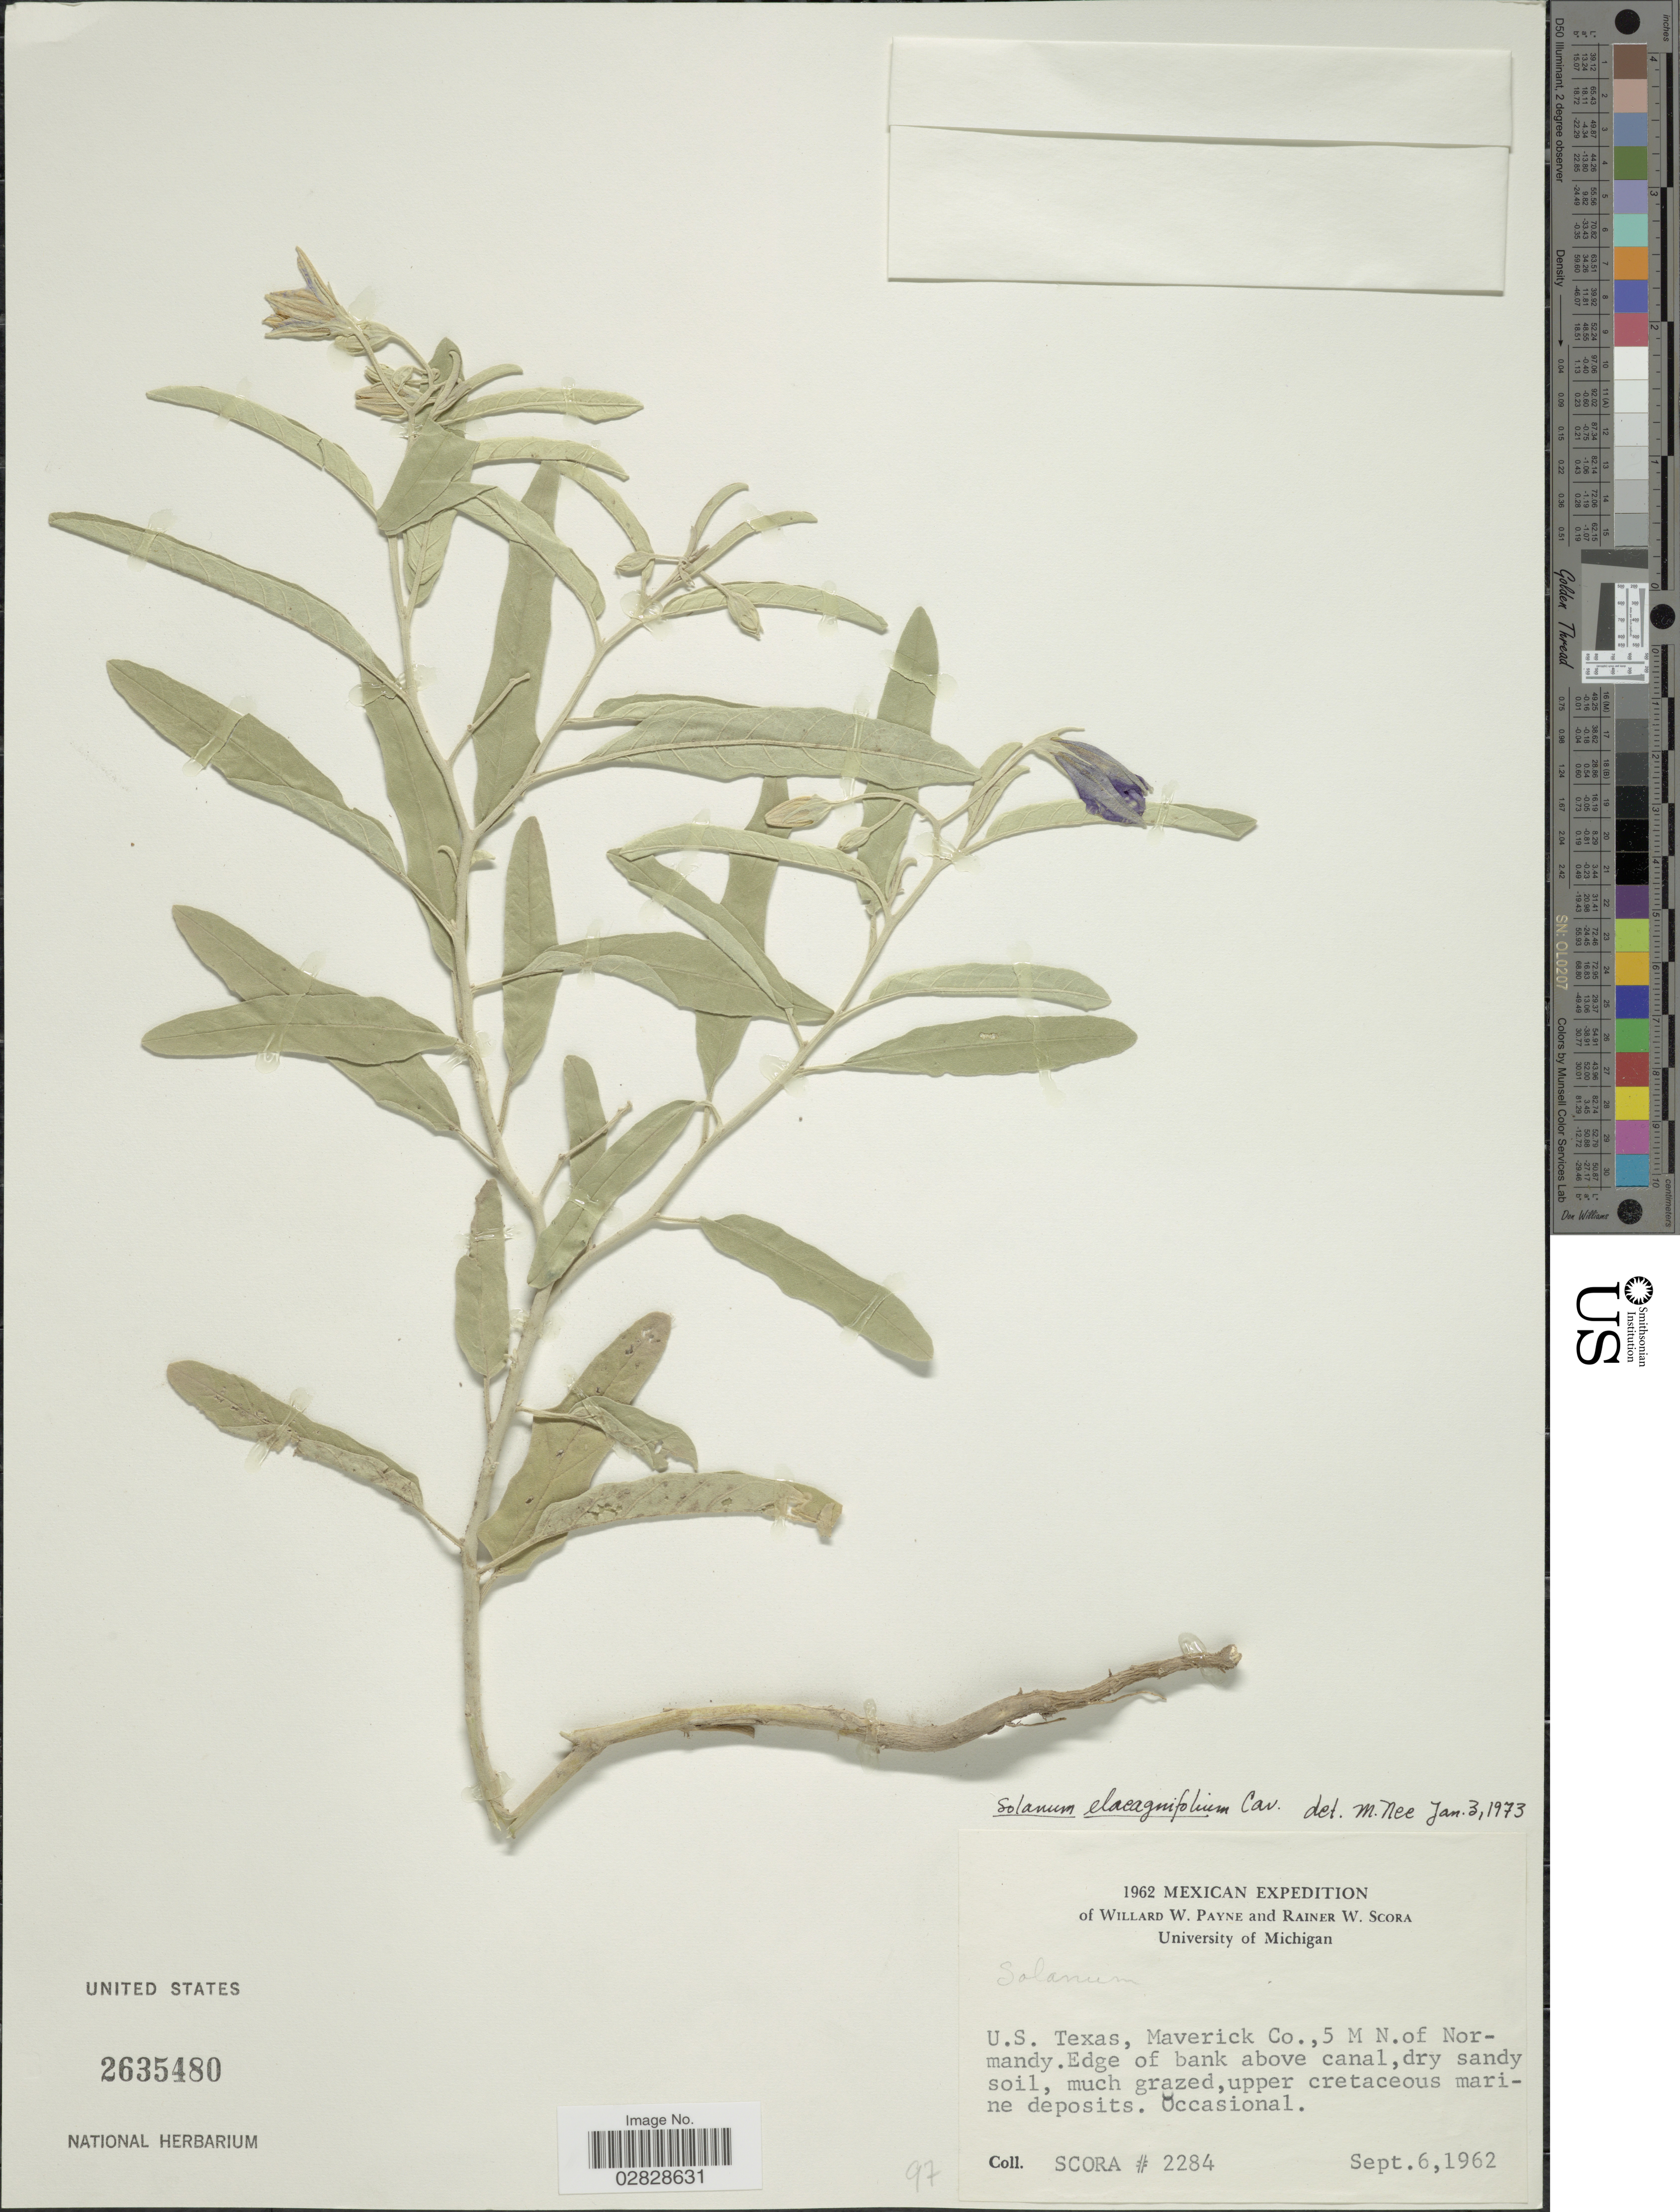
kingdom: Plantae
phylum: Tracheophyta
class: Magnoliopsida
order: Solanales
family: Solanaceae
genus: Solanum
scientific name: Solanum elaeagnifolium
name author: Cav.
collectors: R. Scora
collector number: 2284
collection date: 1962-09-06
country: United States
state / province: Texas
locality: Maverick Co., 5 M N. of Normandy. Edge of bank above canal.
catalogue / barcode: US 2635480